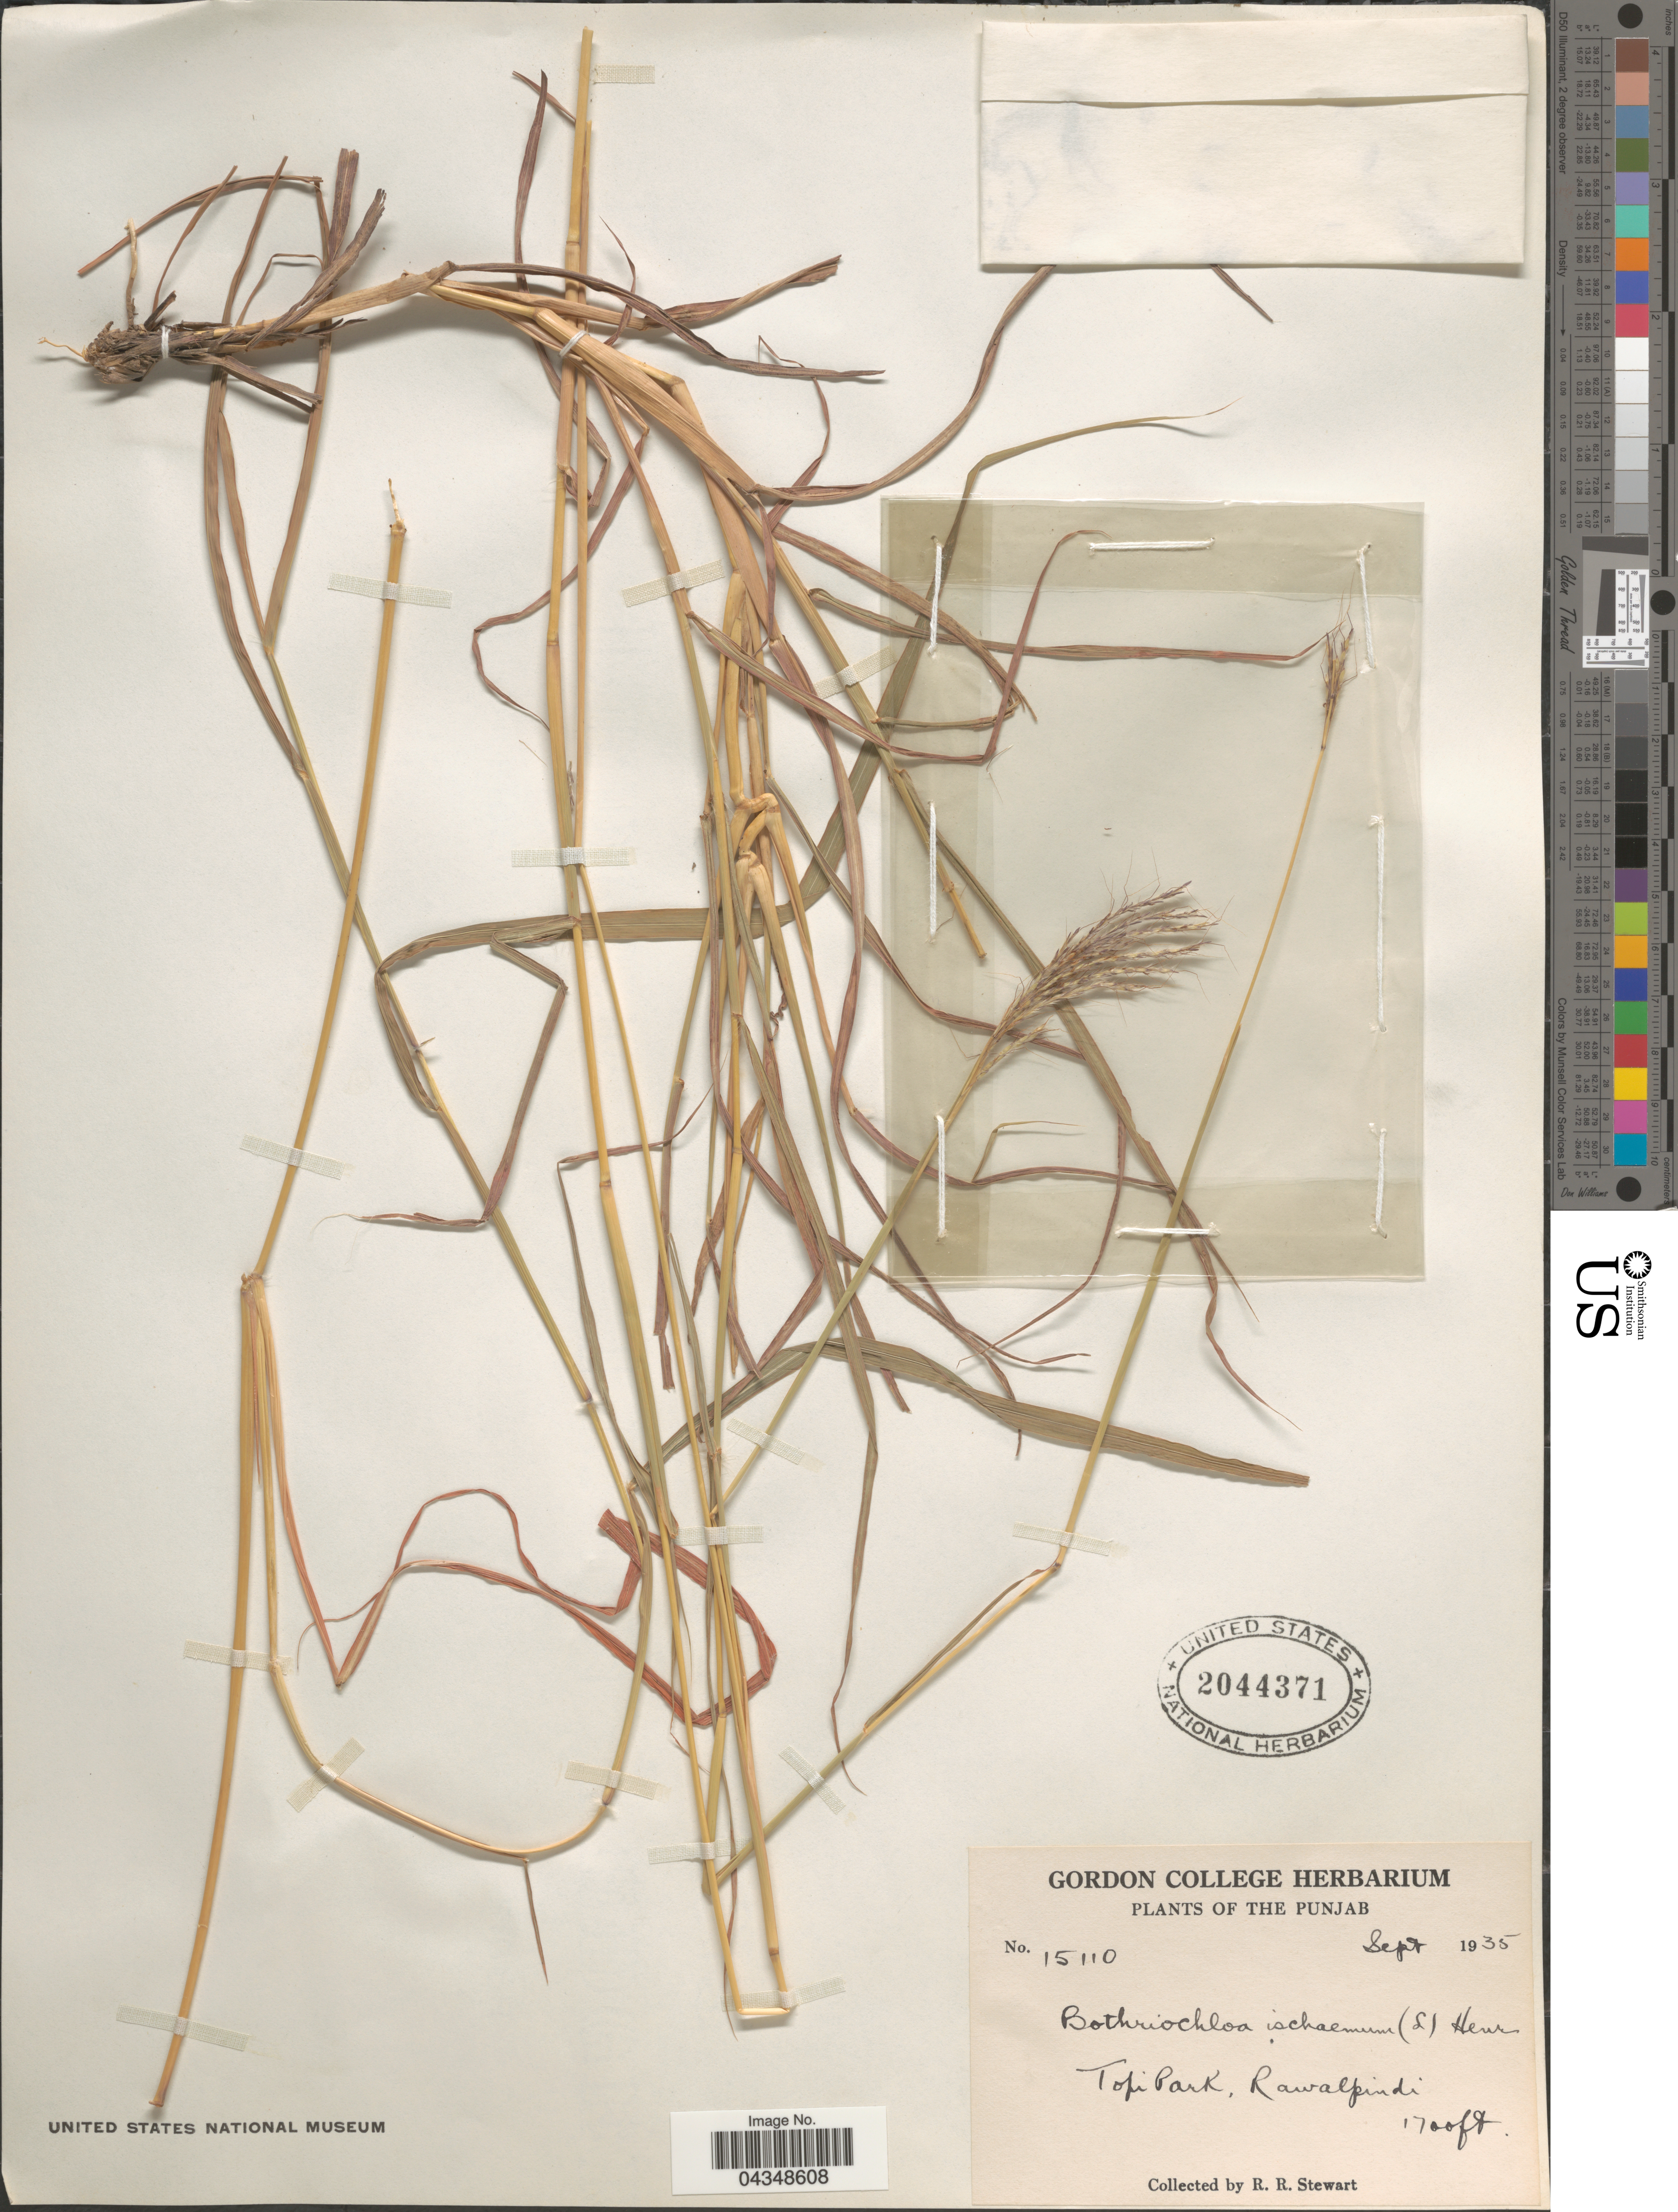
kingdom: Plantae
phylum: Tracheophyta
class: Liliopsida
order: Poales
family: Poaceae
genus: Bothriochloa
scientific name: Bothriochloa bladhii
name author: (Retz.) S.T. Blake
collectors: R. Stewart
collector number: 15110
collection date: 1935-09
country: Pakistan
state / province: Punjab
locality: Topi Park, Rawalpindi.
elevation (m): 518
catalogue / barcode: US 2044371